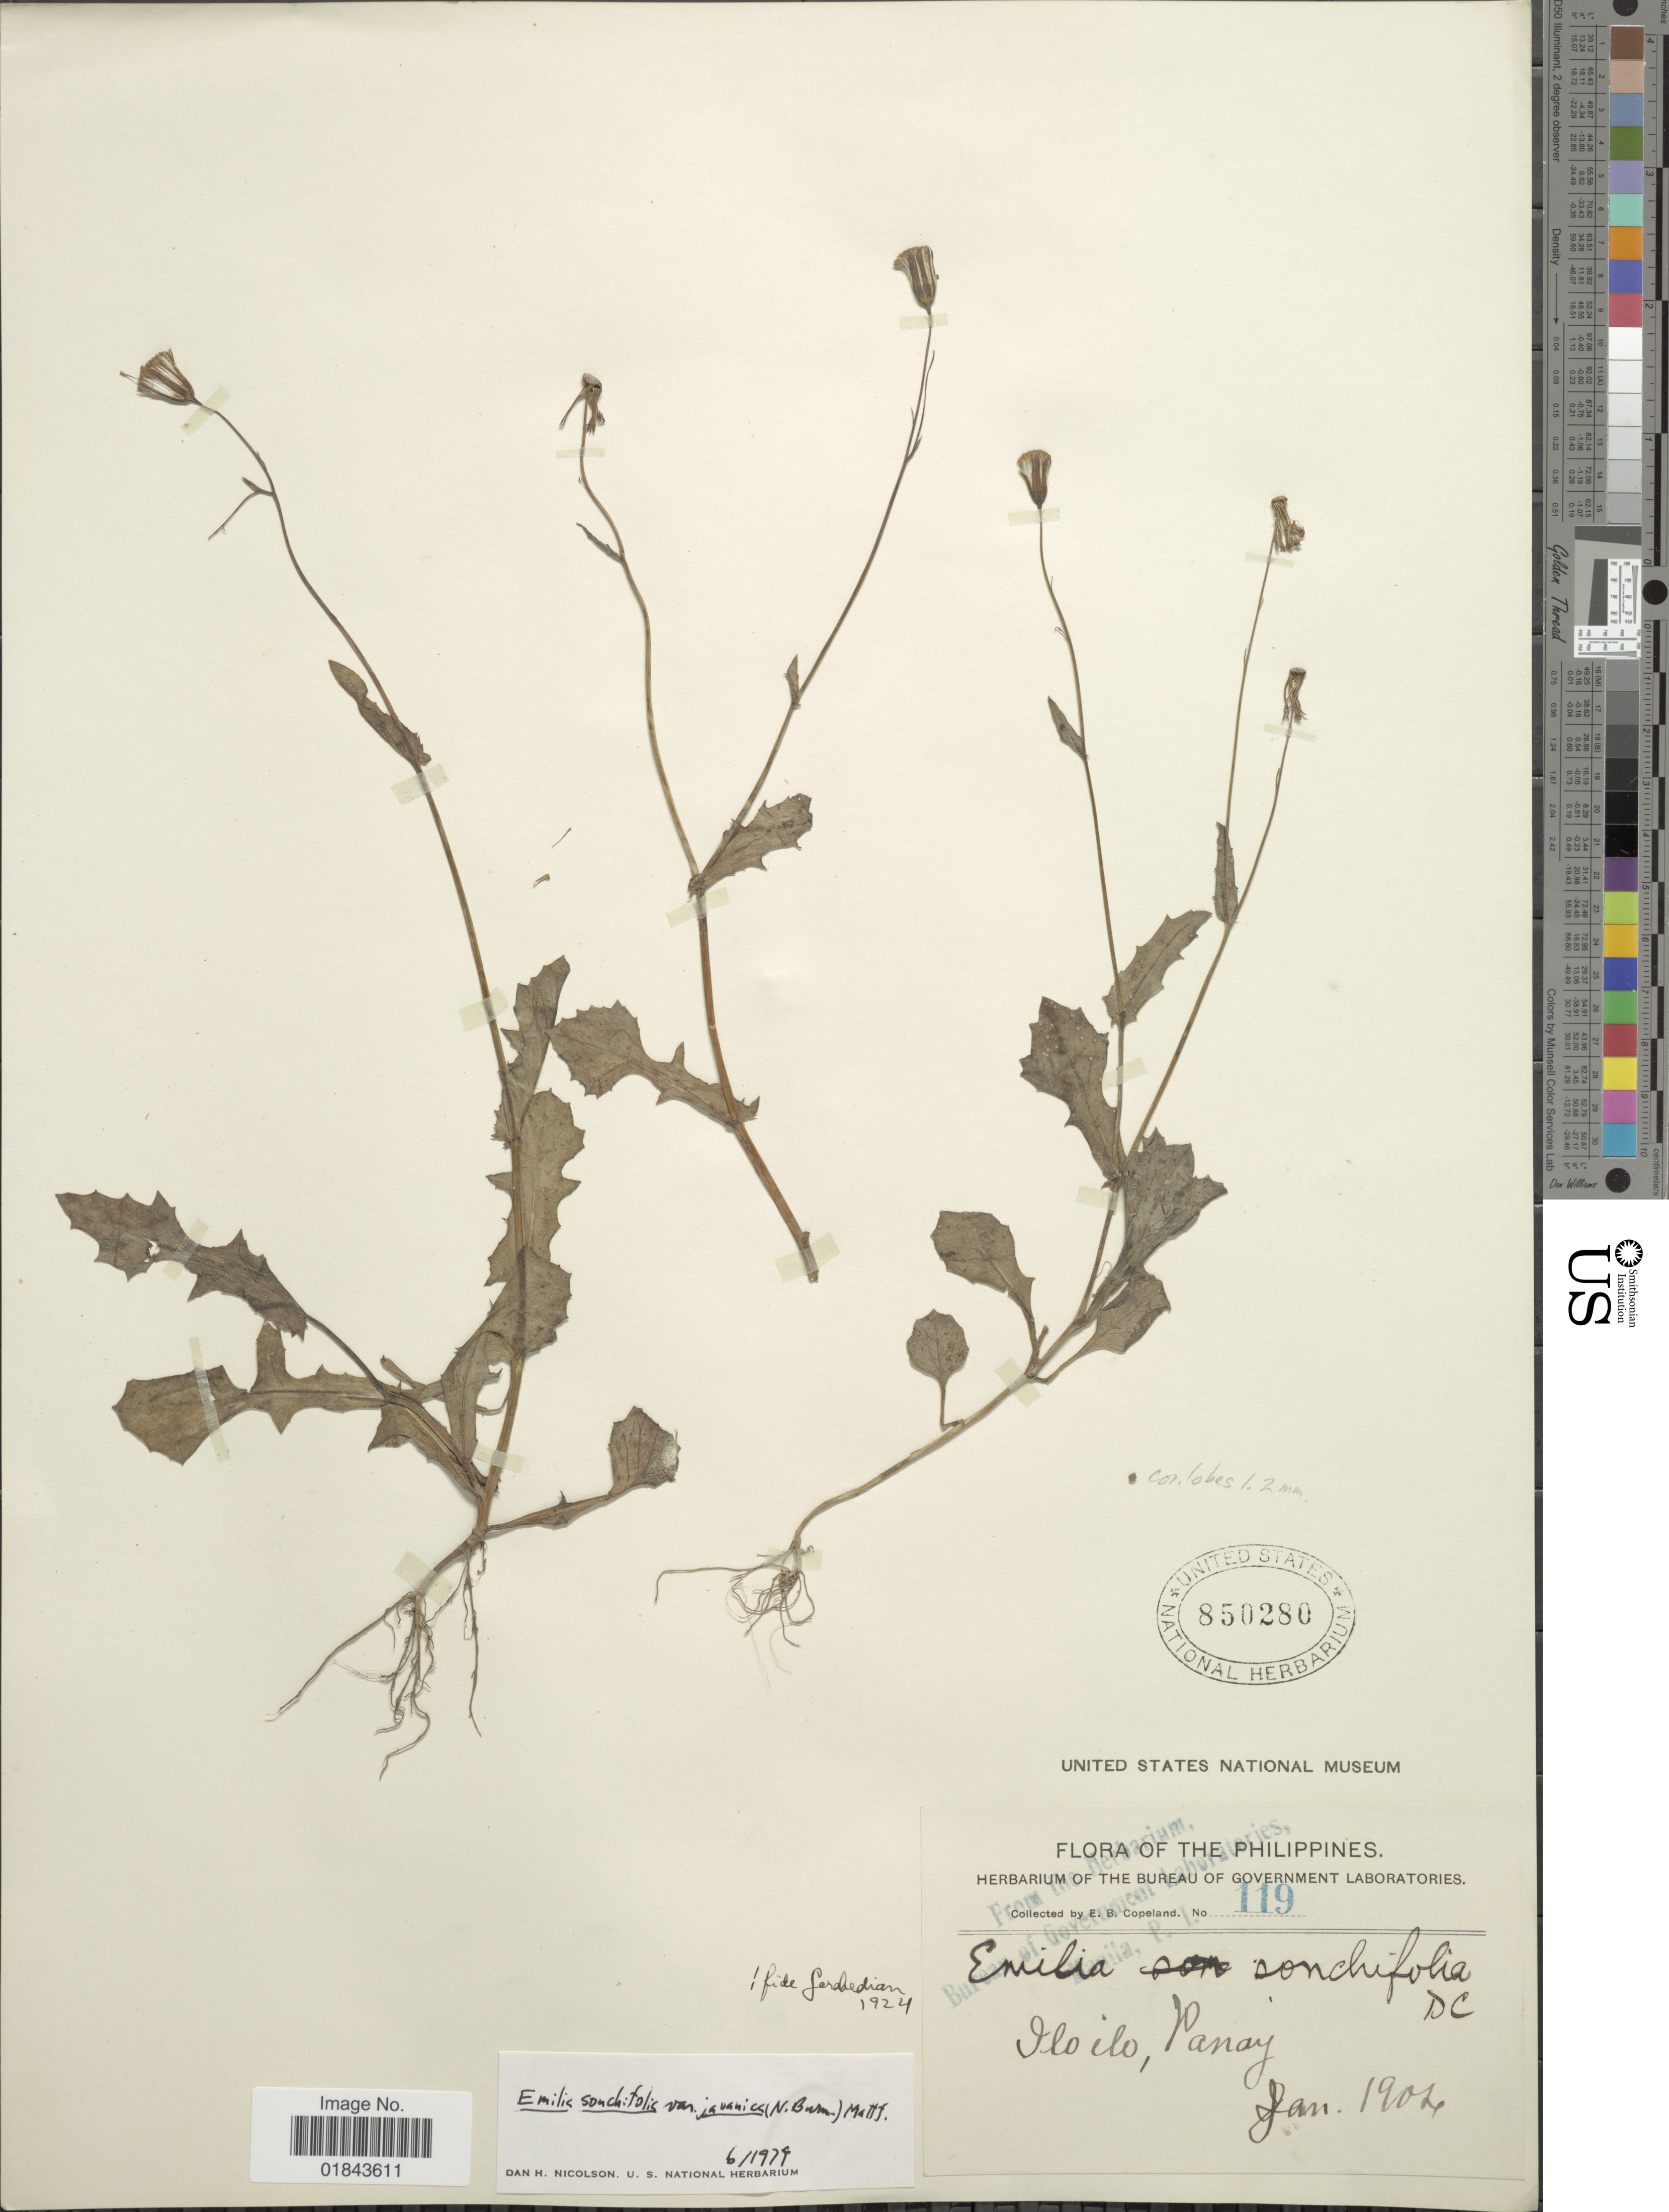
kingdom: Plantae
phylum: Tracheophyta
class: Magnoliopsida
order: Asterales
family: Asteraceae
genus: Emilia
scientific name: Emilia sonchifolia var. javanica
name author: (Burm. f.) Mattf.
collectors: E. B. Copeland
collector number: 119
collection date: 1904-01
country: Philippines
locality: Iloilo City, Panay Islannd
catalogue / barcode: US 850280